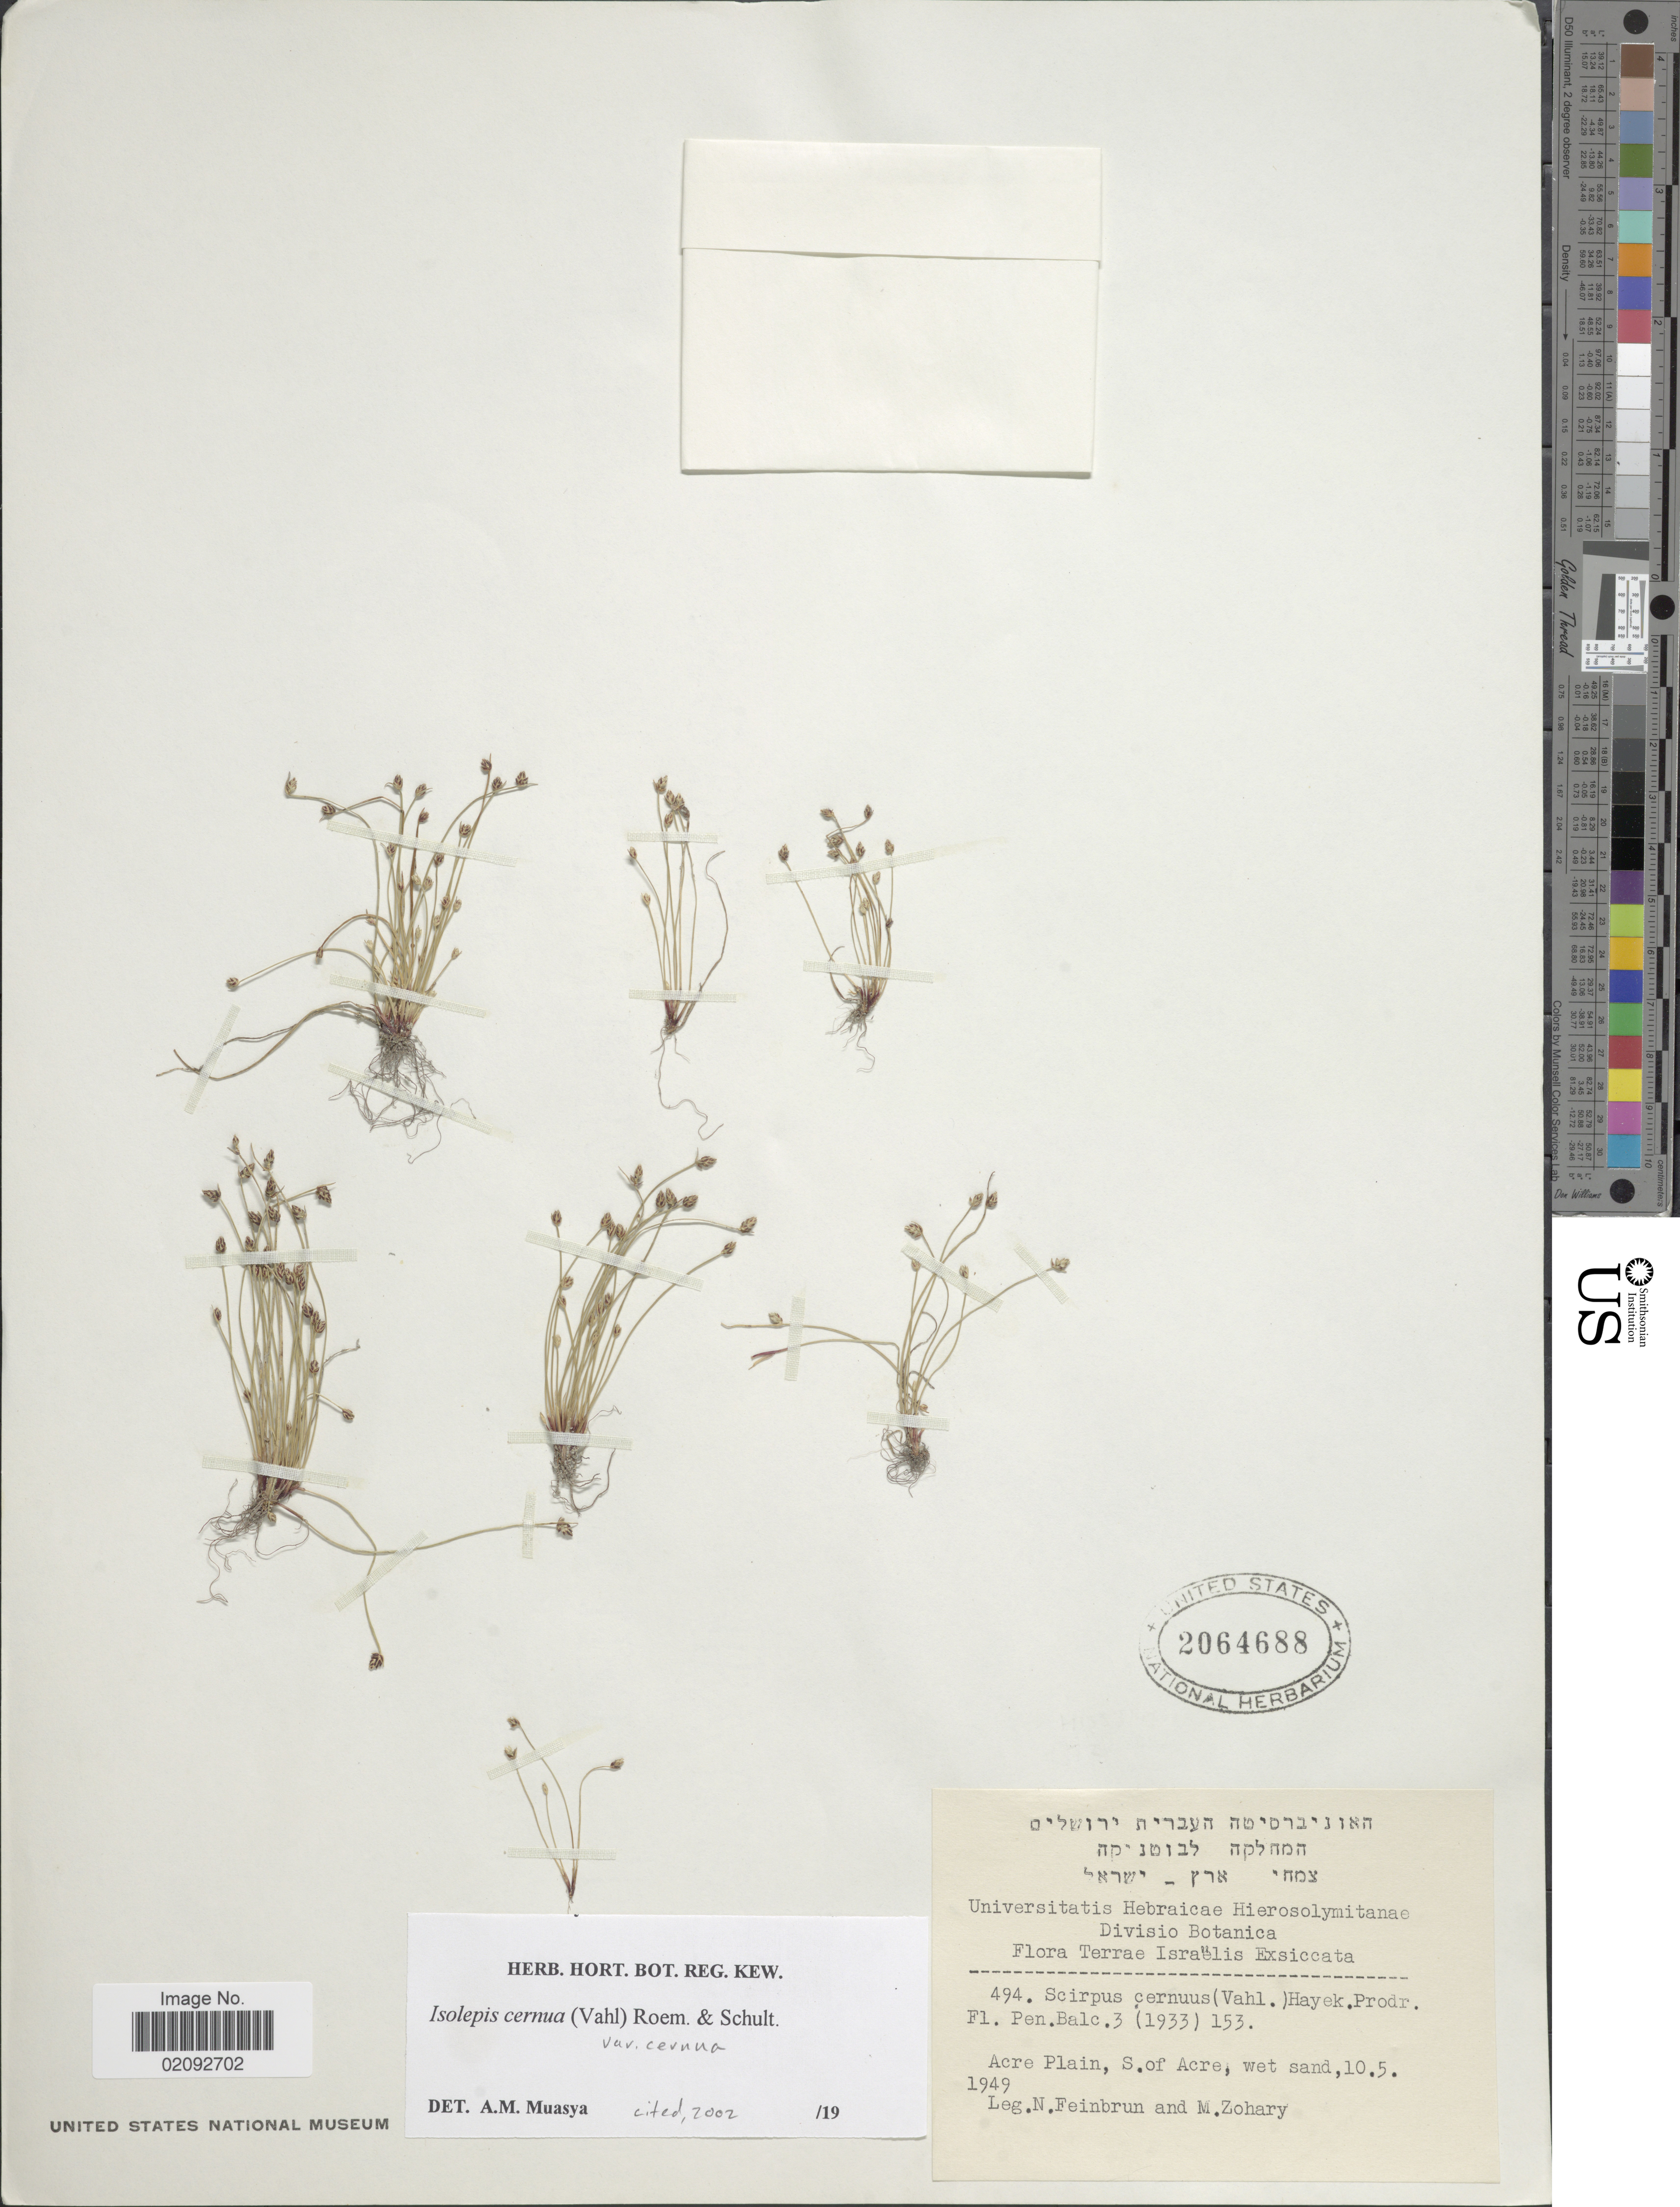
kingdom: Plantae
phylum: Tracheophyta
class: Liliopsida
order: Poales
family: Cyperaceae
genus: Isolepis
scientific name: Isolepis cernua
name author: (Vahl) Roem. & Schult.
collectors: N. Feinbrun & M. Zohary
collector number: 494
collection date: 1949-05-10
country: Israel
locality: Terrae Israelis, Acre Plain, S. of Acre'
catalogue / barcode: US 2064688